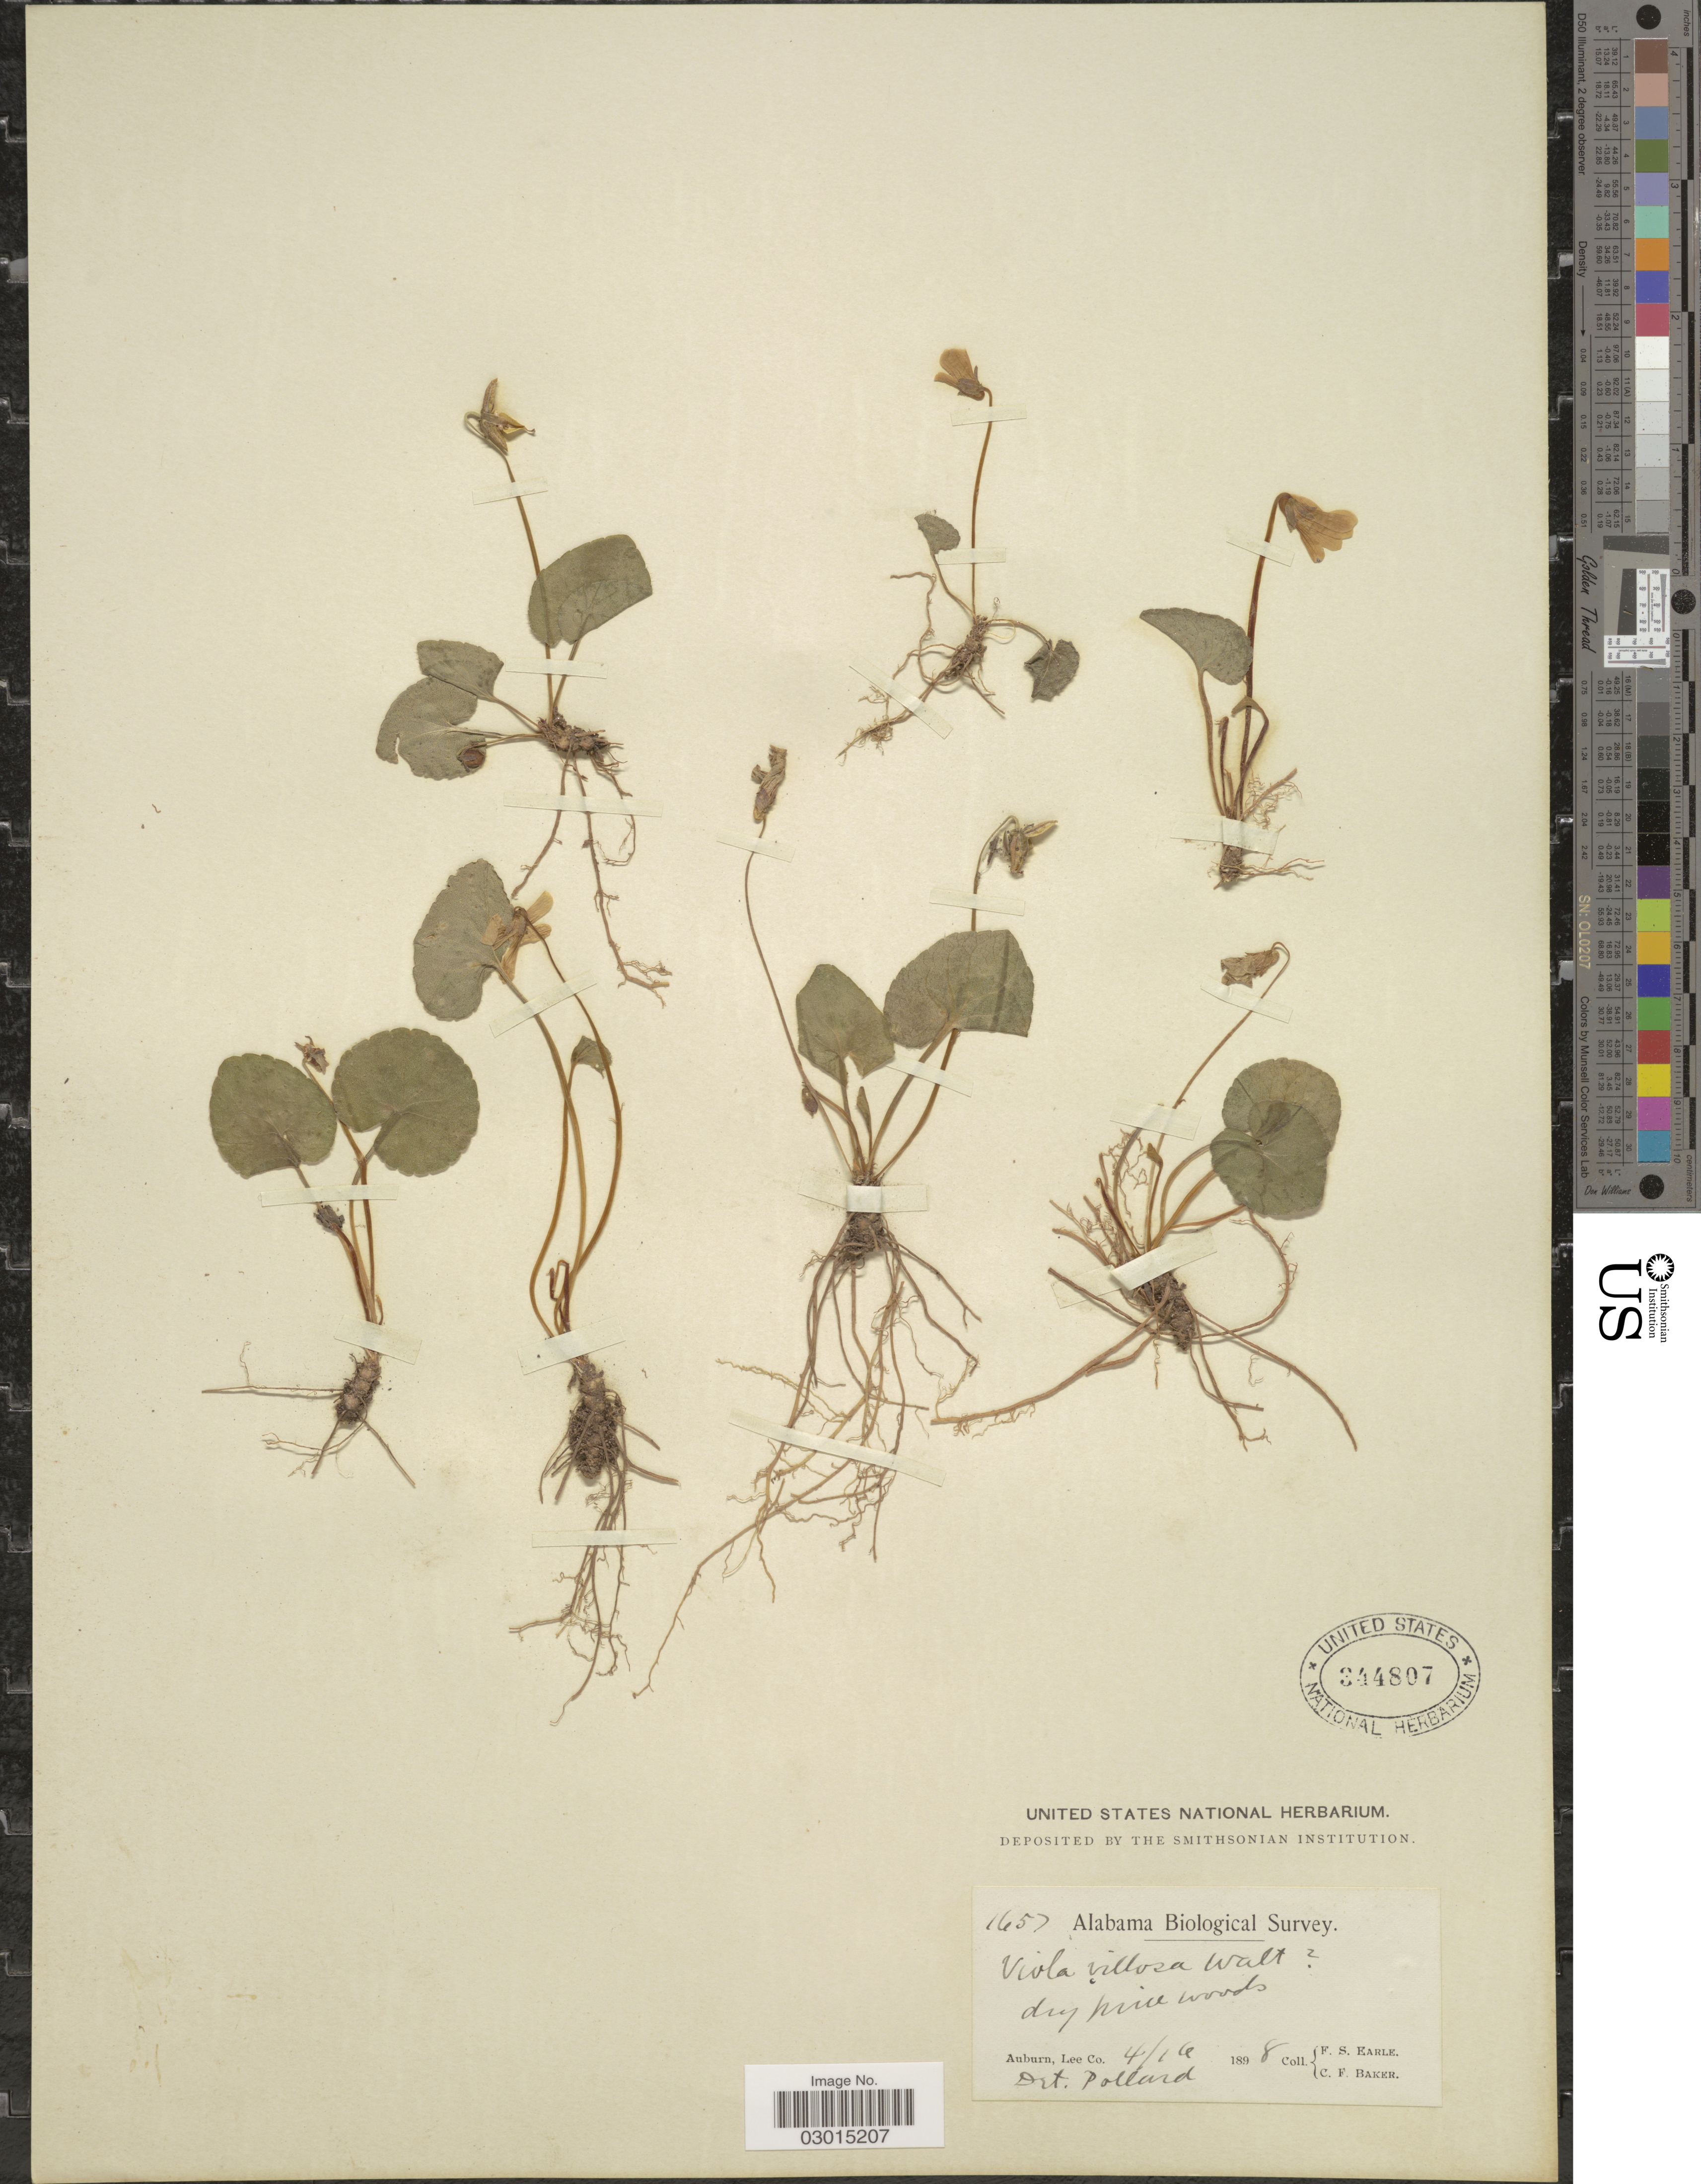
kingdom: Plantae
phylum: Tracheophyta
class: Magnoliopsida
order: Malpighiales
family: Violaceae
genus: Viola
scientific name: Viola hirsutula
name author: Brainerd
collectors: F. S. Earle & C. F. Baker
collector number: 1657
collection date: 1898-04-16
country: United States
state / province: Alabama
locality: Auburn, Lee Co.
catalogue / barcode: US 344807